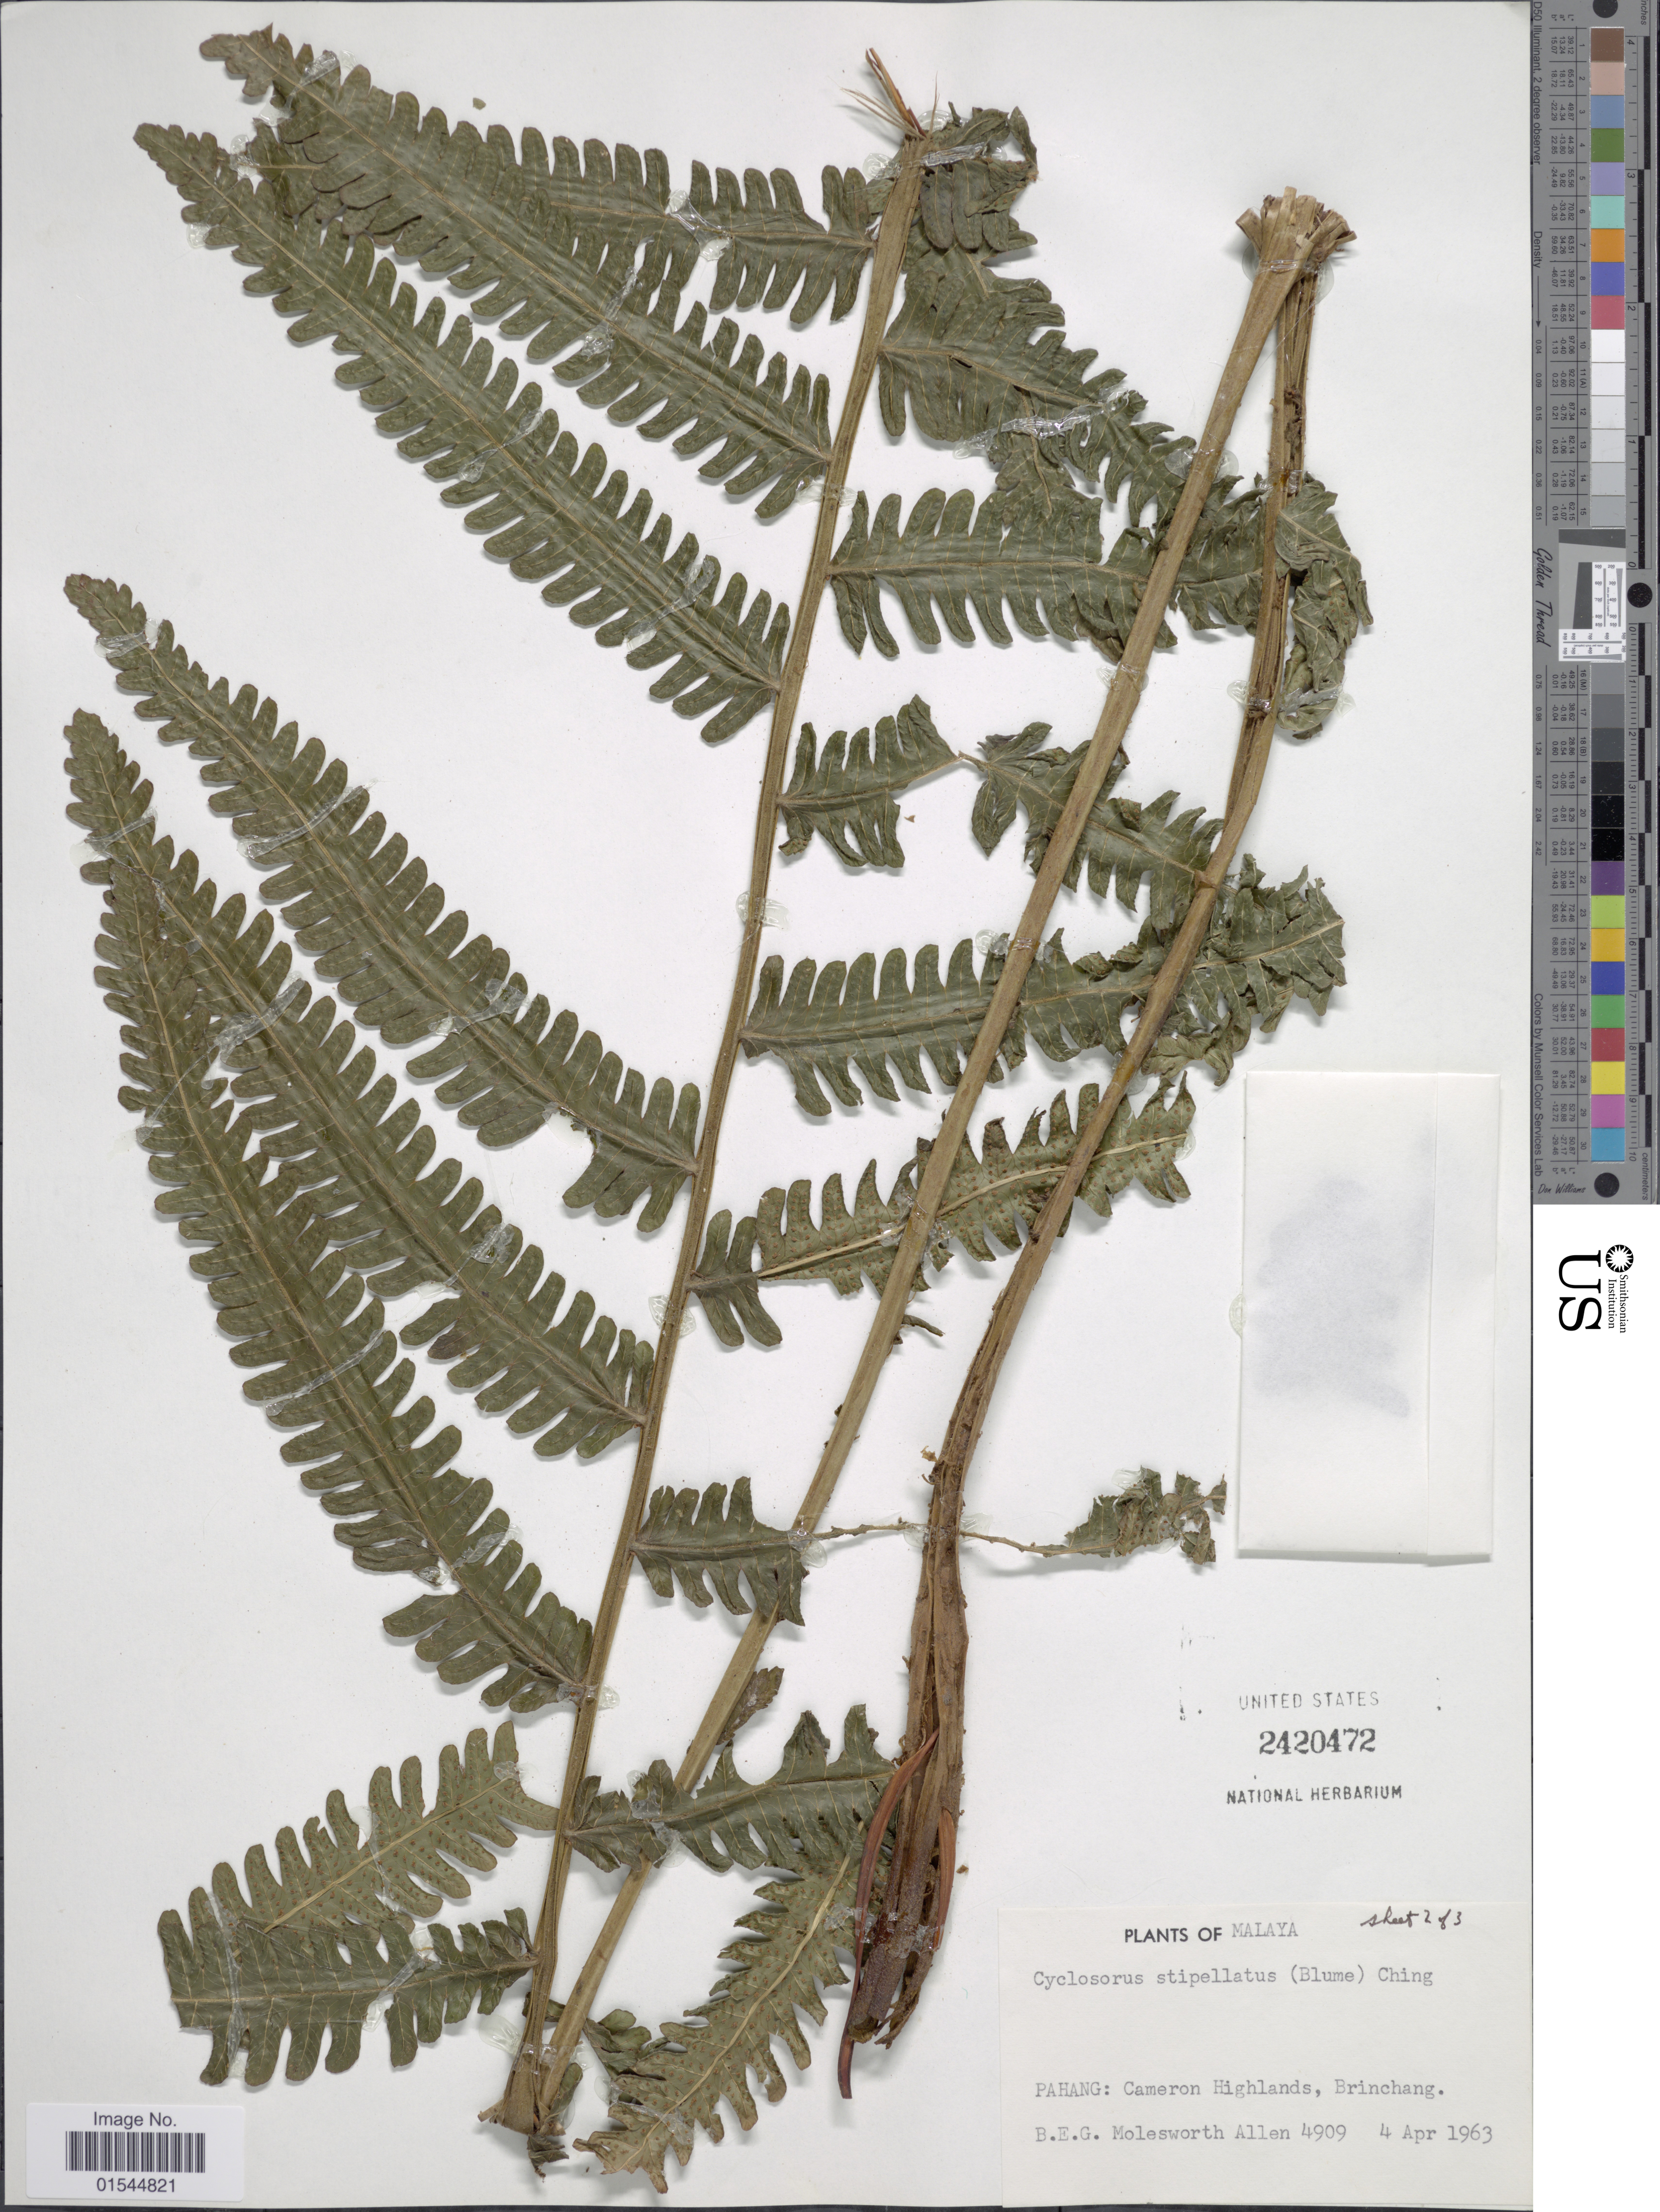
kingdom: Plantae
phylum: Tracheophyta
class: Polypodiopsida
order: Polypodiales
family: Thelypteridaceae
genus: Sphaerostephanos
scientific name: Sphaerostephanos stipellatus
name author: (Blume) Holttum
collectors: B. E. G. Molesworth-Allen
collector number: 4909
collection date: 1963-04-04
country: Malaysia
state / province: Pahang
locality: Malaya, Pahang: Cameron Highlands, Brinchang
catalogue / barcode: US 2420472